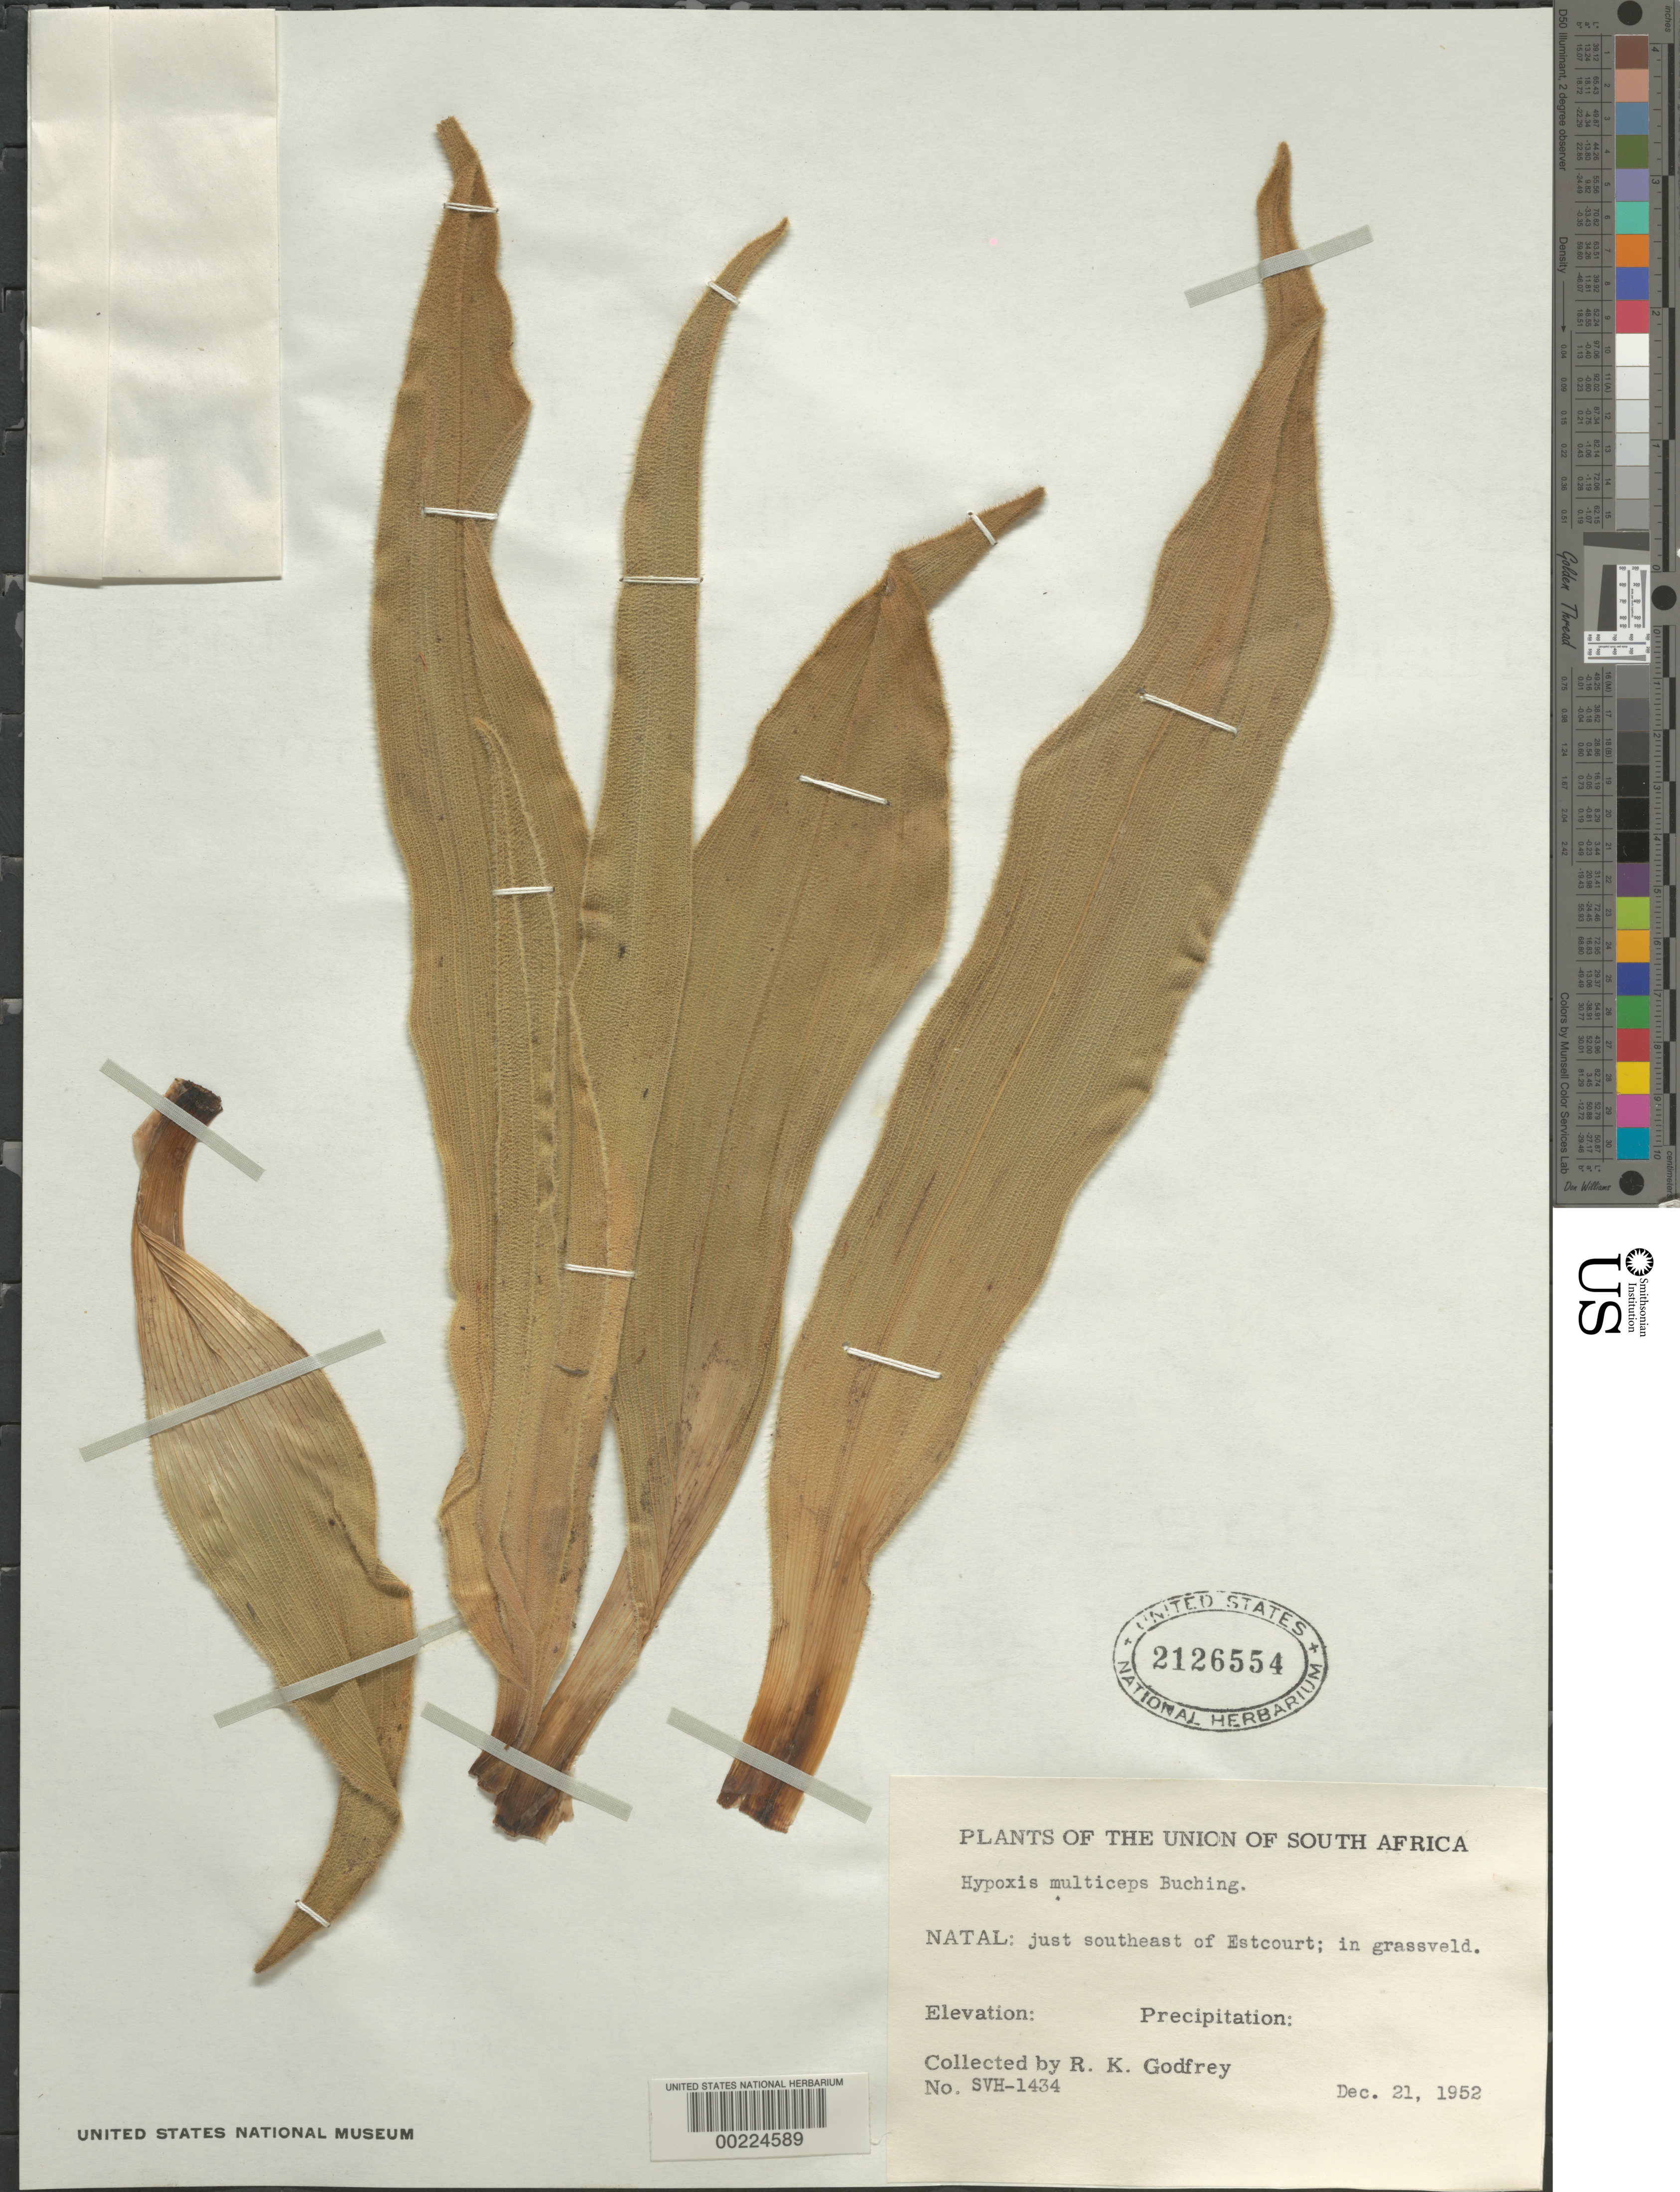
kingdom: Plantae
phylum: Tracheophyta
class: Liliopsida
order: Asparagales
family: Hypoxidaceae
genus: Hypoxis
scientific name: Hypoxis multiceps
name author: Buchinger ex Baker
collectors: R. K. Godfrey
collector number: Svh-1434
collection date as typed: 21 Dec 1952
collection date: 1952-12-21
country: South Africa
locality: Just se of estcourt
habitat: Grassveld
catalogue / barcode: US 2126554